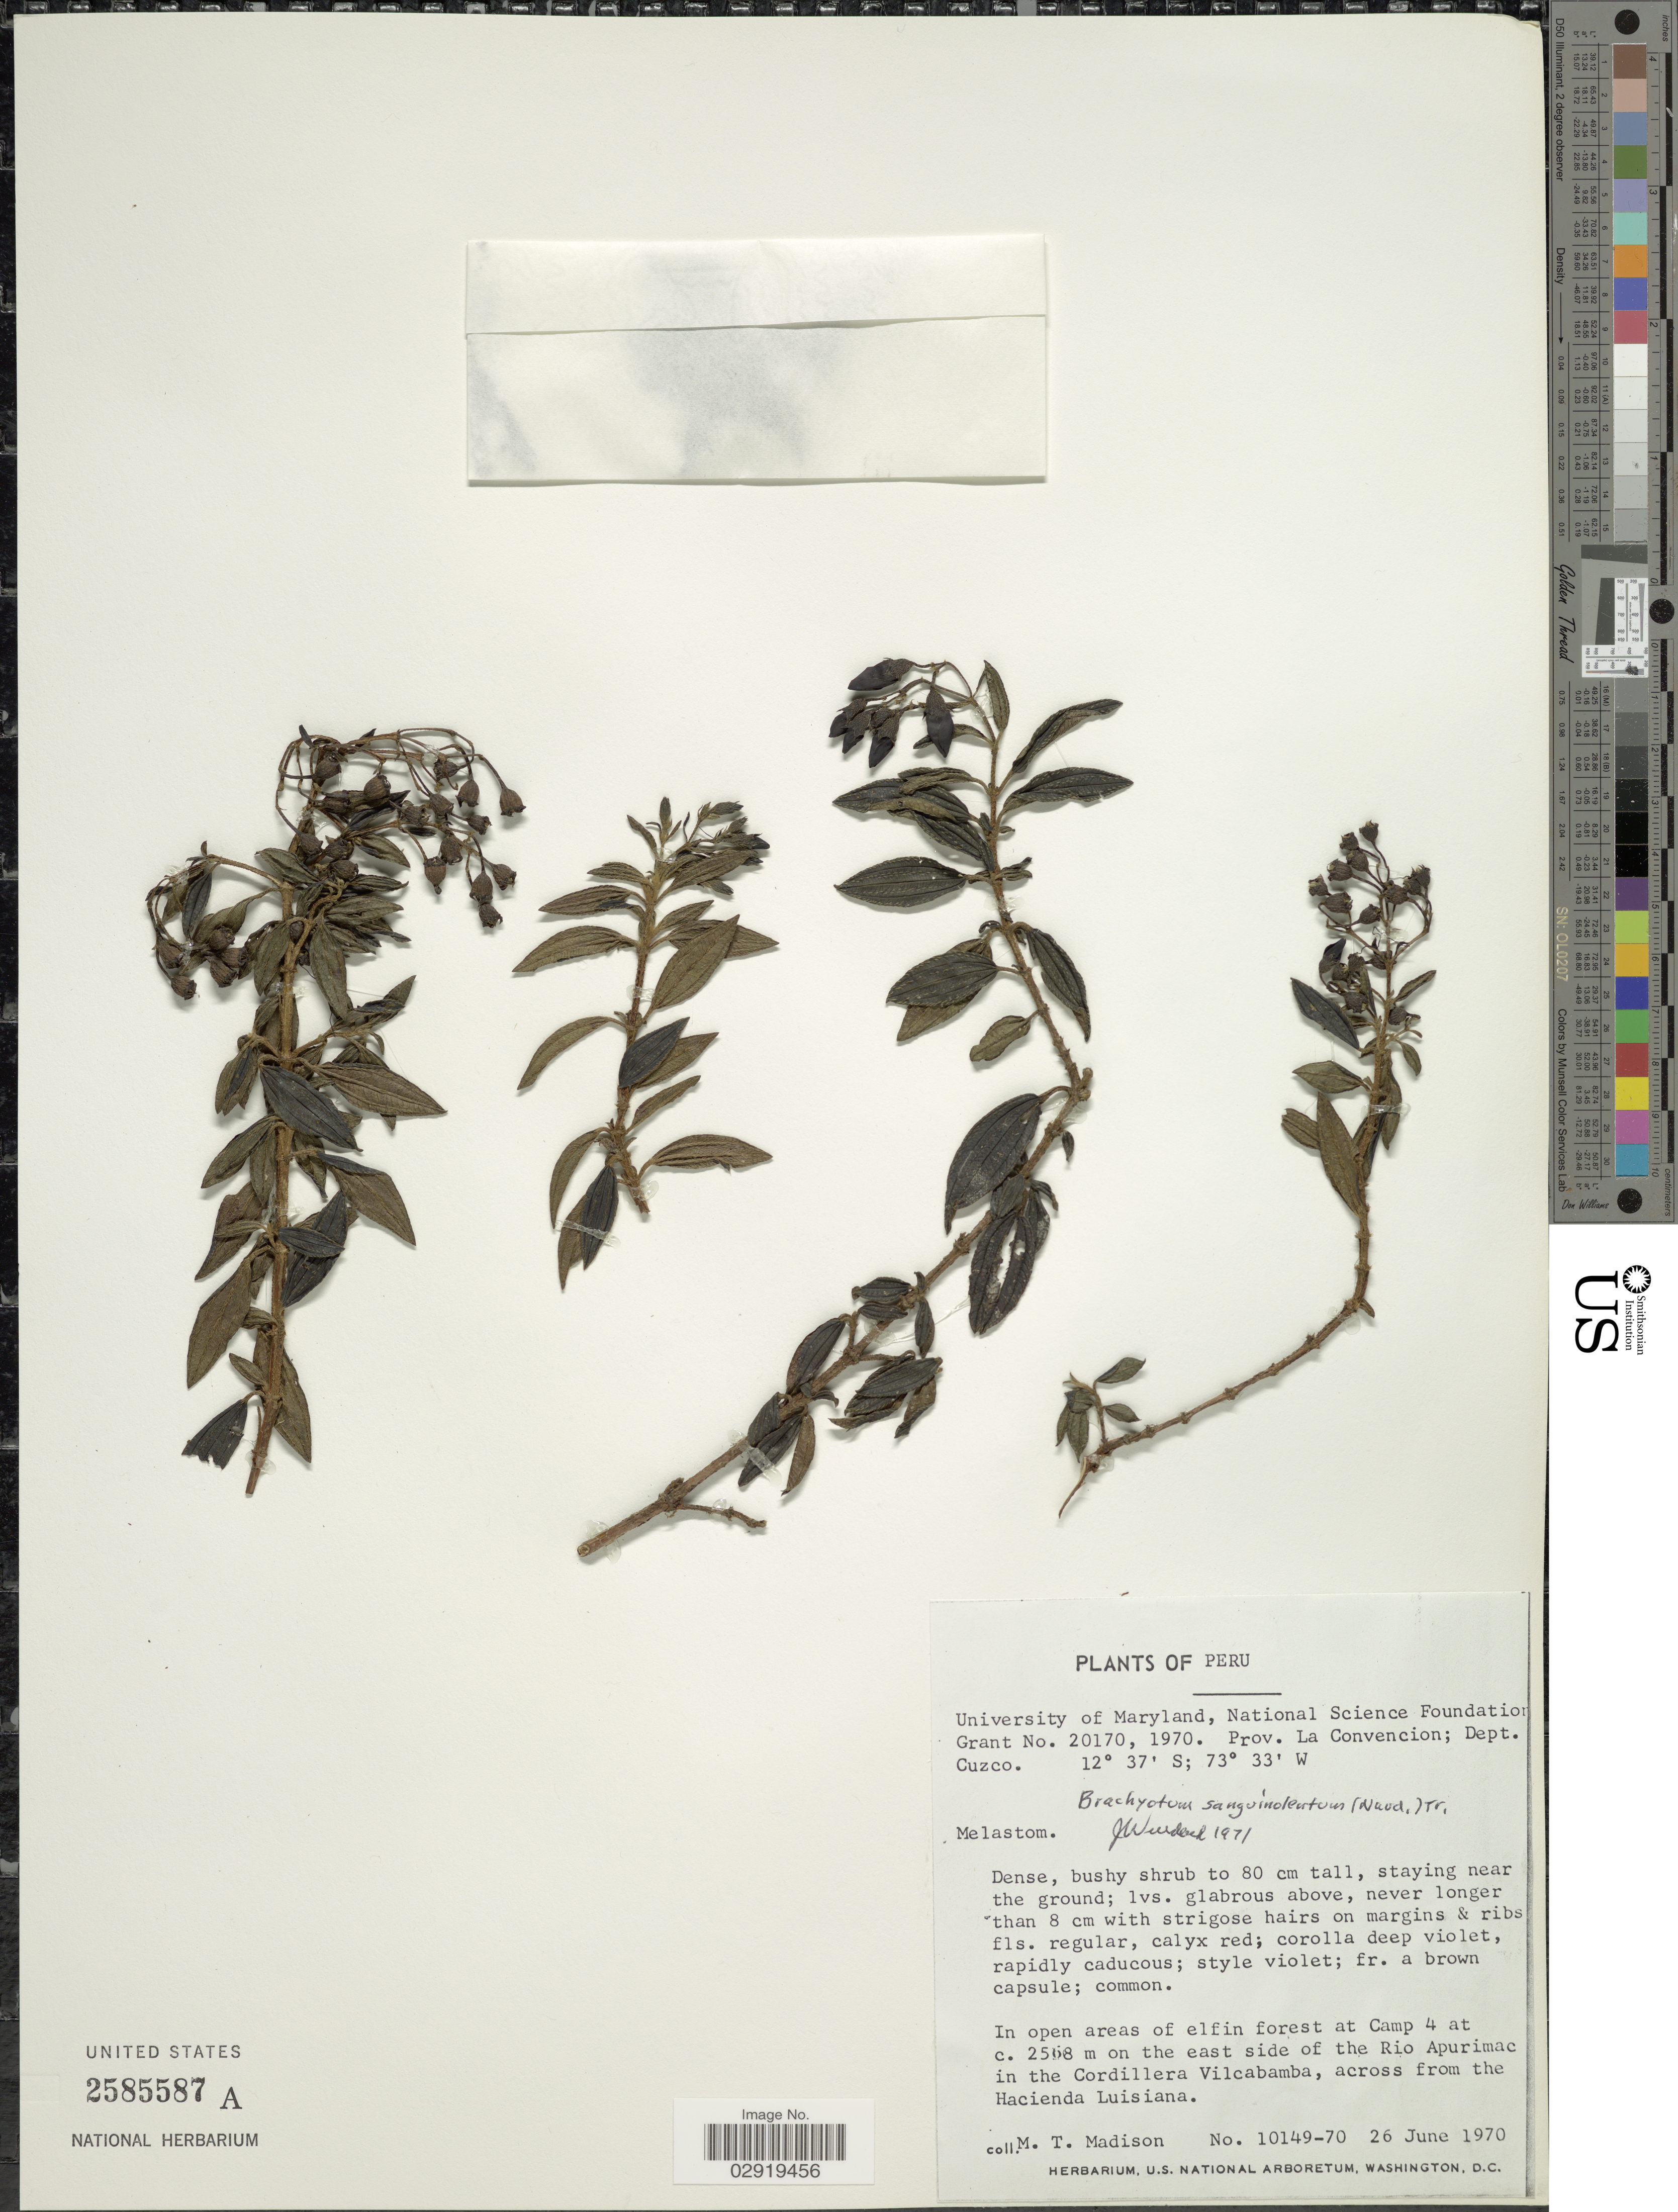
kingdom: Plantae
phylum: Tracheophyta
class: Magnoliopsida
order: Myrtales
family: Melastomataceae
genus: Brachyotum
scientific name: Brachyotum sanguinolentum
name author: (Naudin) Triana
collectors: M. T. Madison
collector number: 10149-70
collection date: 1970-06-26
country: Peru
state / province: Cusco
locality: Prov. La Convencion; Dept. Cuzco. In open areas of elfin forest at Camp 4. on the east side of the Rio Apurimac in the Cordillera Vilcabamba, across from the Hacienda Luisiana.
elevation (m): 2568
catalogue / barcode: US 2585587A